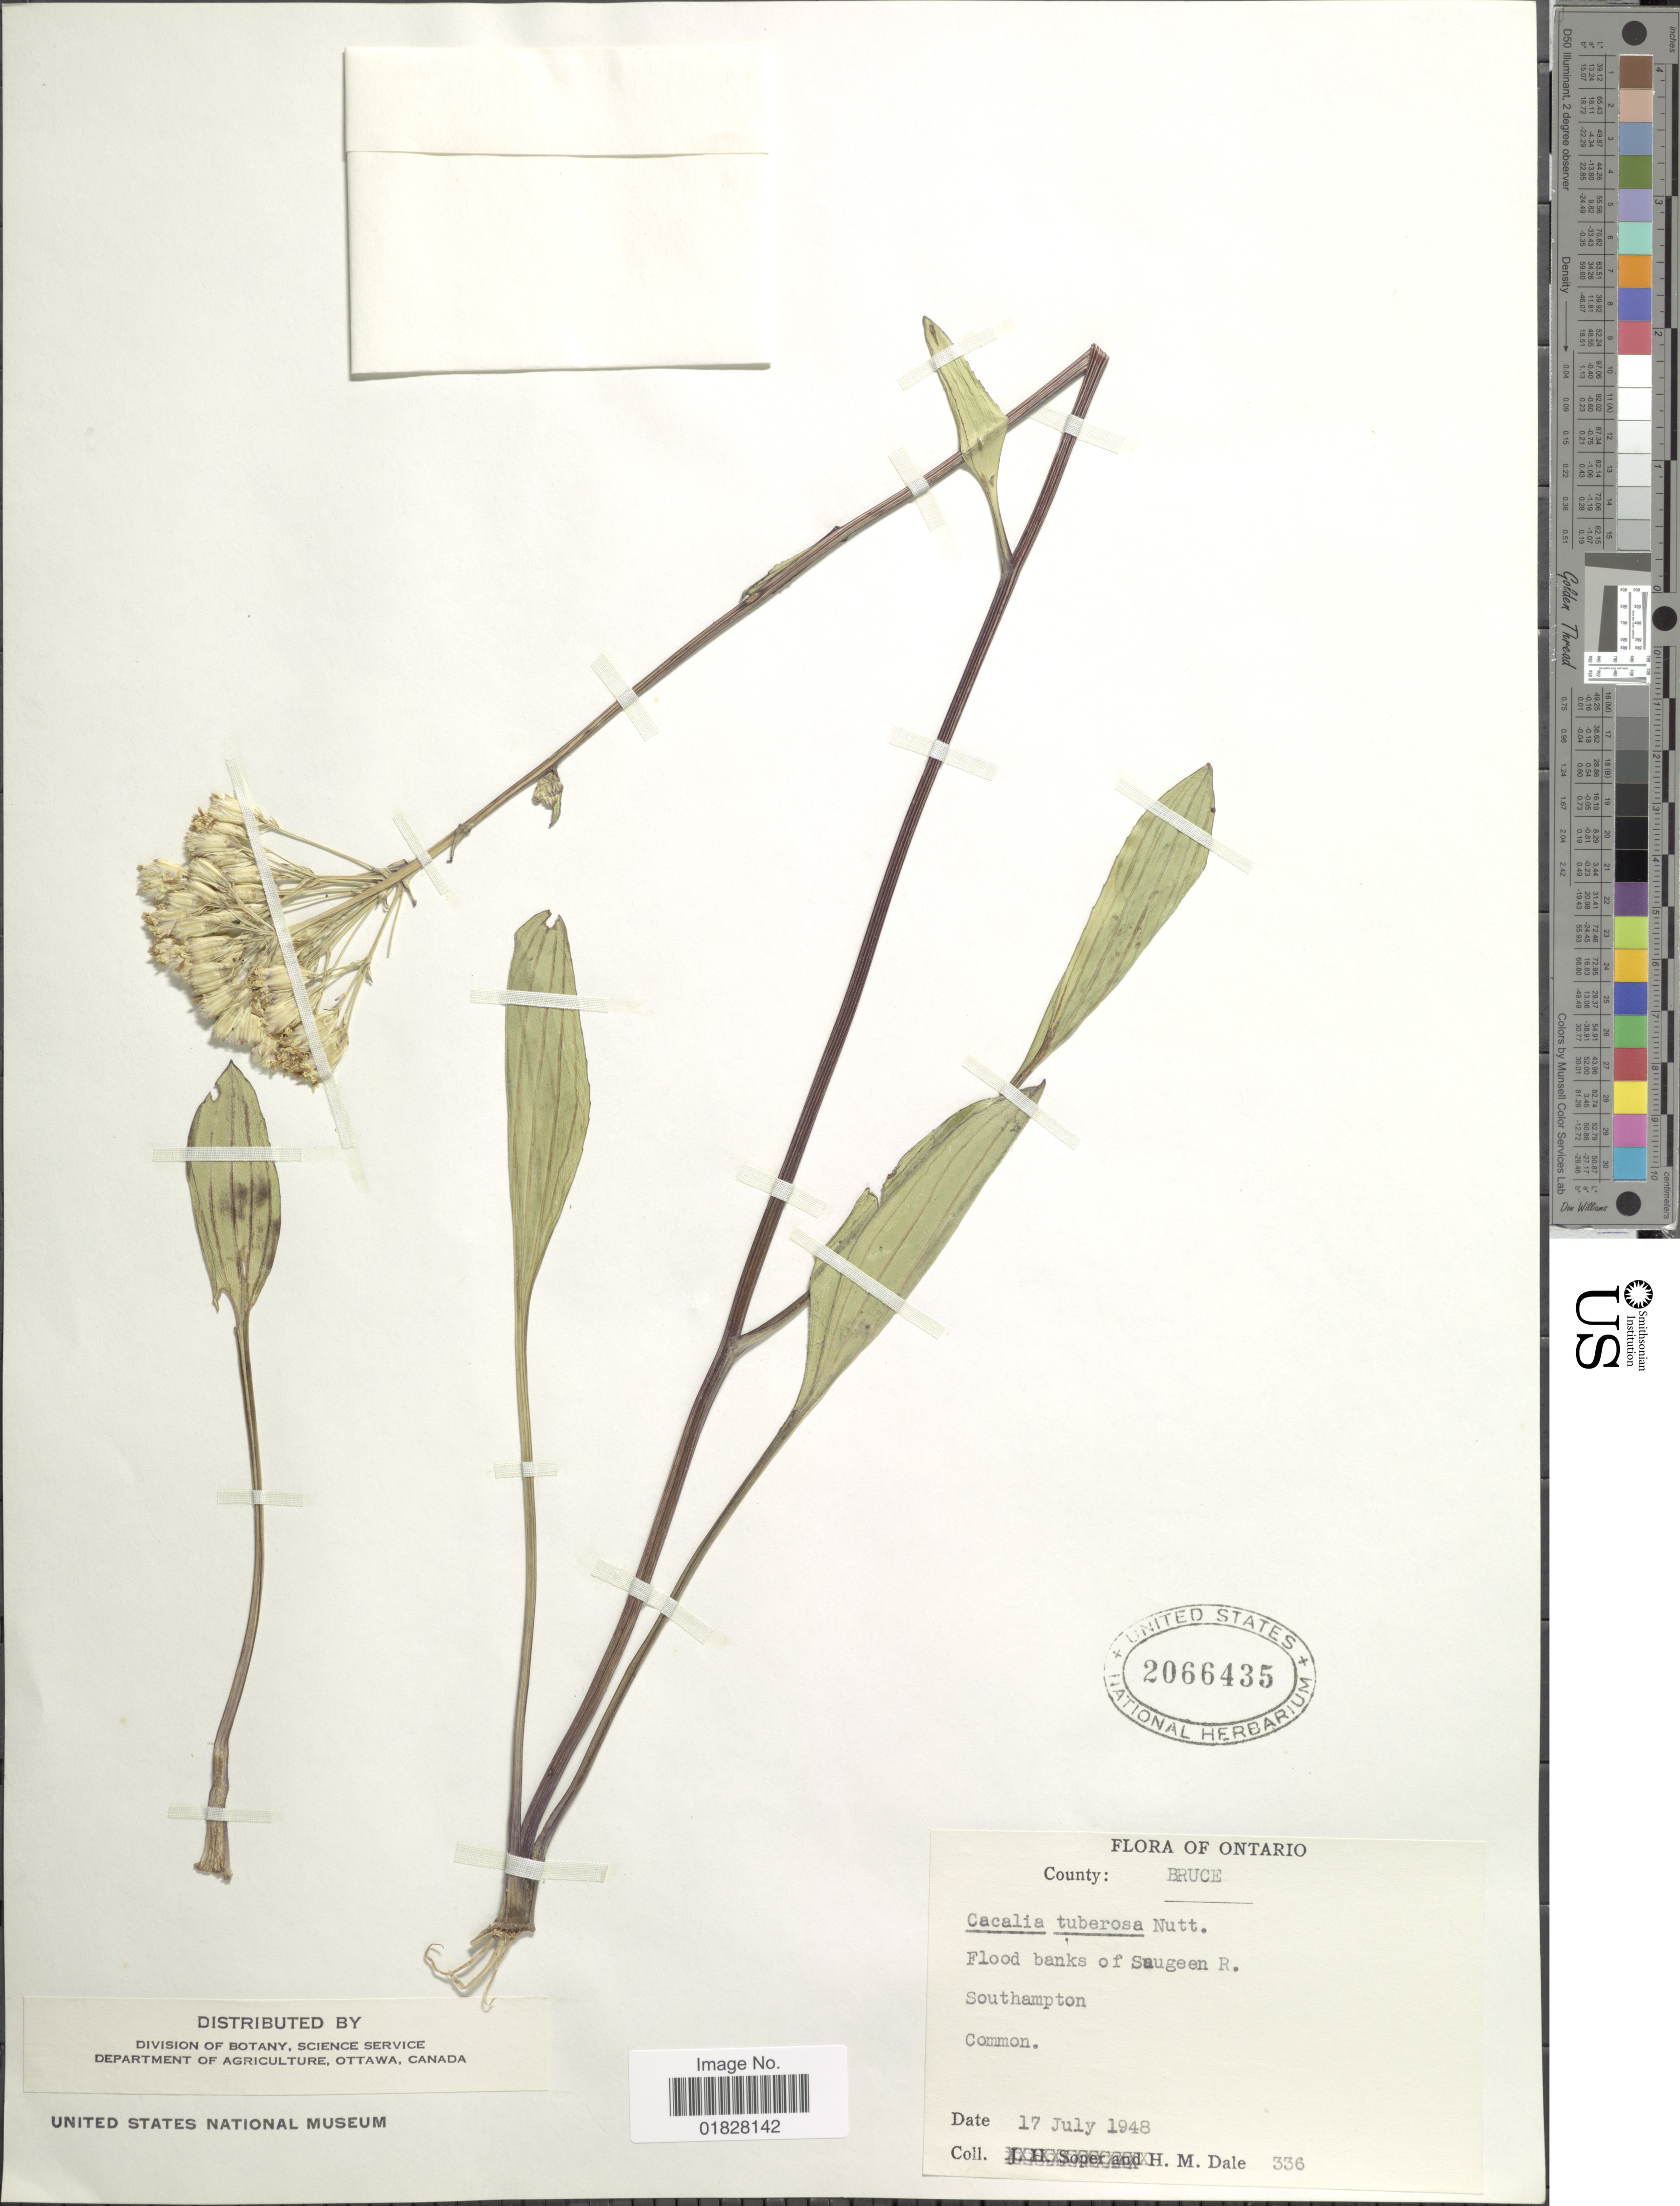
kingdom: Plantae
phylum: Tracheophyta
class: Magnoliopsida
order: Asterales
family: Asteraceae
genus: Arnoglossum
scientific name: Arnoglossum plantagineum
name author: Raf.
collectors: H. M. Dale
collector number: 336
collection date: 1948-07-17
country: Canada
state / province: Ontario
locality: County: Bruce. Flood banks of Saugeen R. Southampton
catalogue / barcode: US 2066435